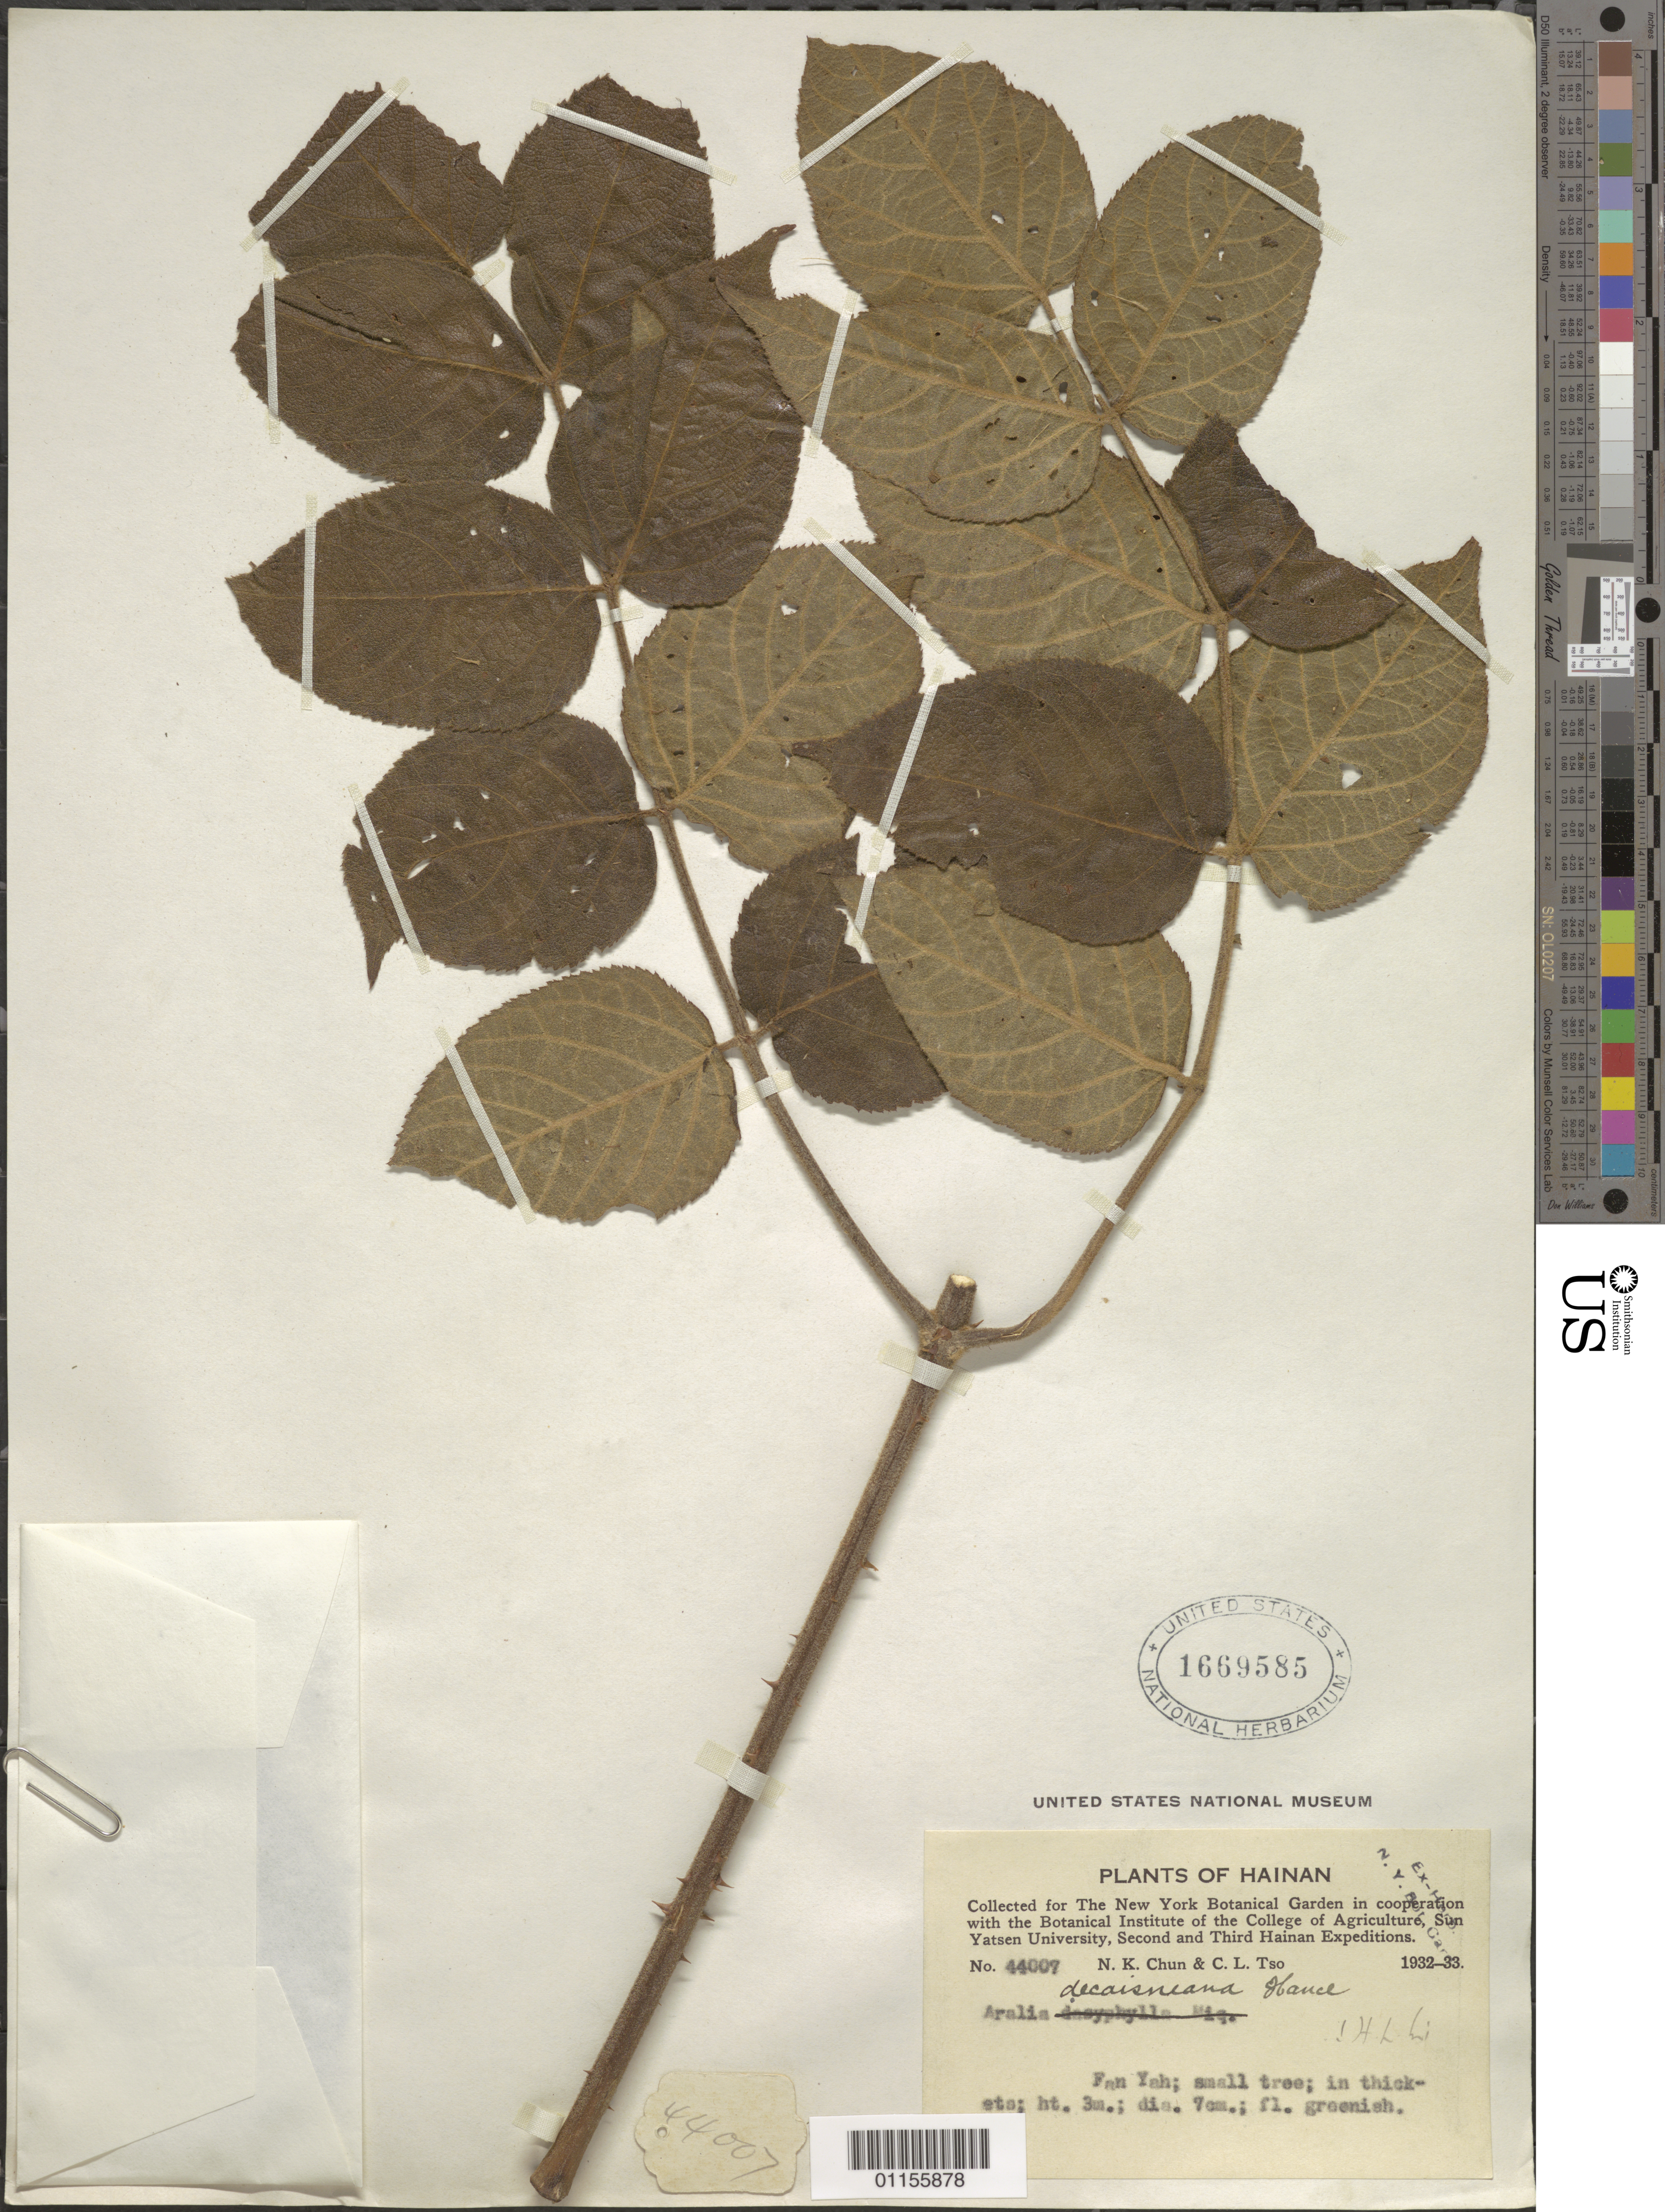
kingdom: Plantae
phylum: Tracheophyta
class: Magnoliopsida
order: Apiales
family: Araliaceae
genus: Aralia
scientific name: Aralia decaisneana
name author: Hance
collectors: N. K. Chun & C. Tso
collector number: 44007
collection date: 1932/1933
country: China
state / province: Hainan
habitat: Small tree.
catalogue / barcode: US 1669585